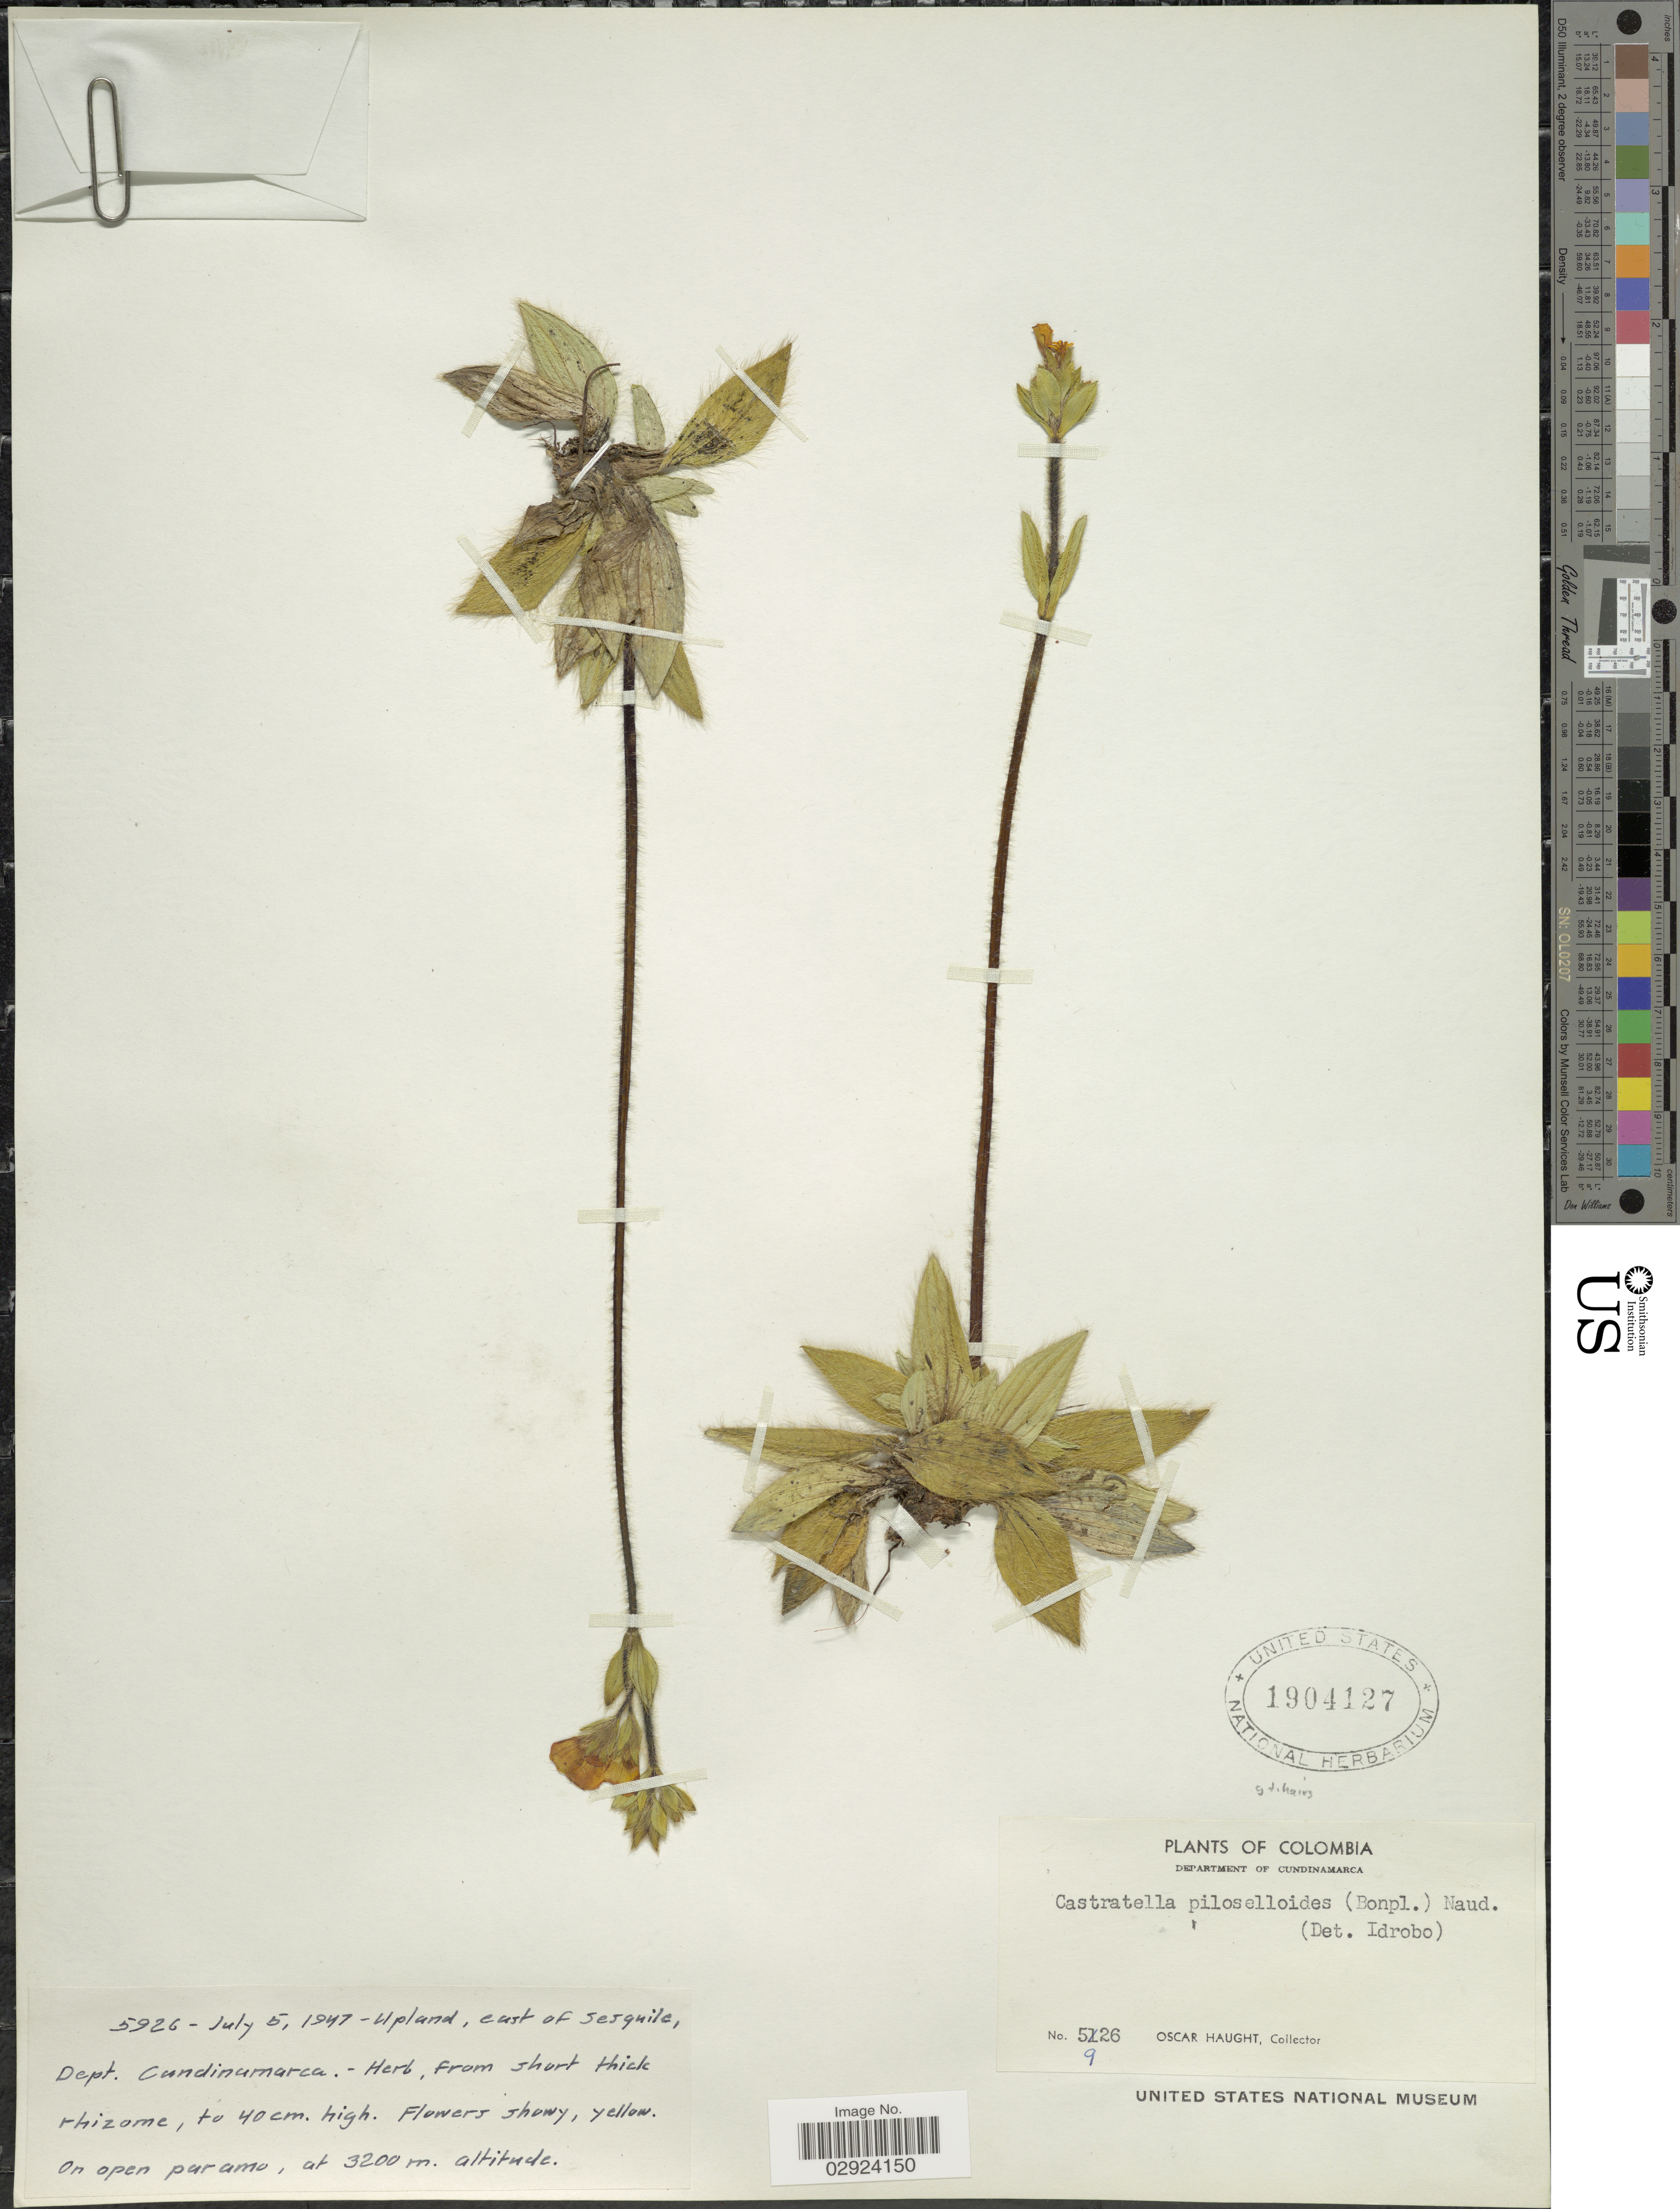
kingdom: Plantae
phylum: Tracheophyta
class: Magnoliopsida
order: Myrtales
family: Melastomataceae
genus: Castratella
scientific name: Castratella piloselloides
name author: (Bonpl.) Naudin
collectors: O. Haught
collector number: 5926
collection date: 1947-07-05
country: Colombia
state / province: Cundinamarca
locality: Department of Cundinamarca, East of Sesquile.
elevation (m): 3200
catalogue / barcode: US 1904127